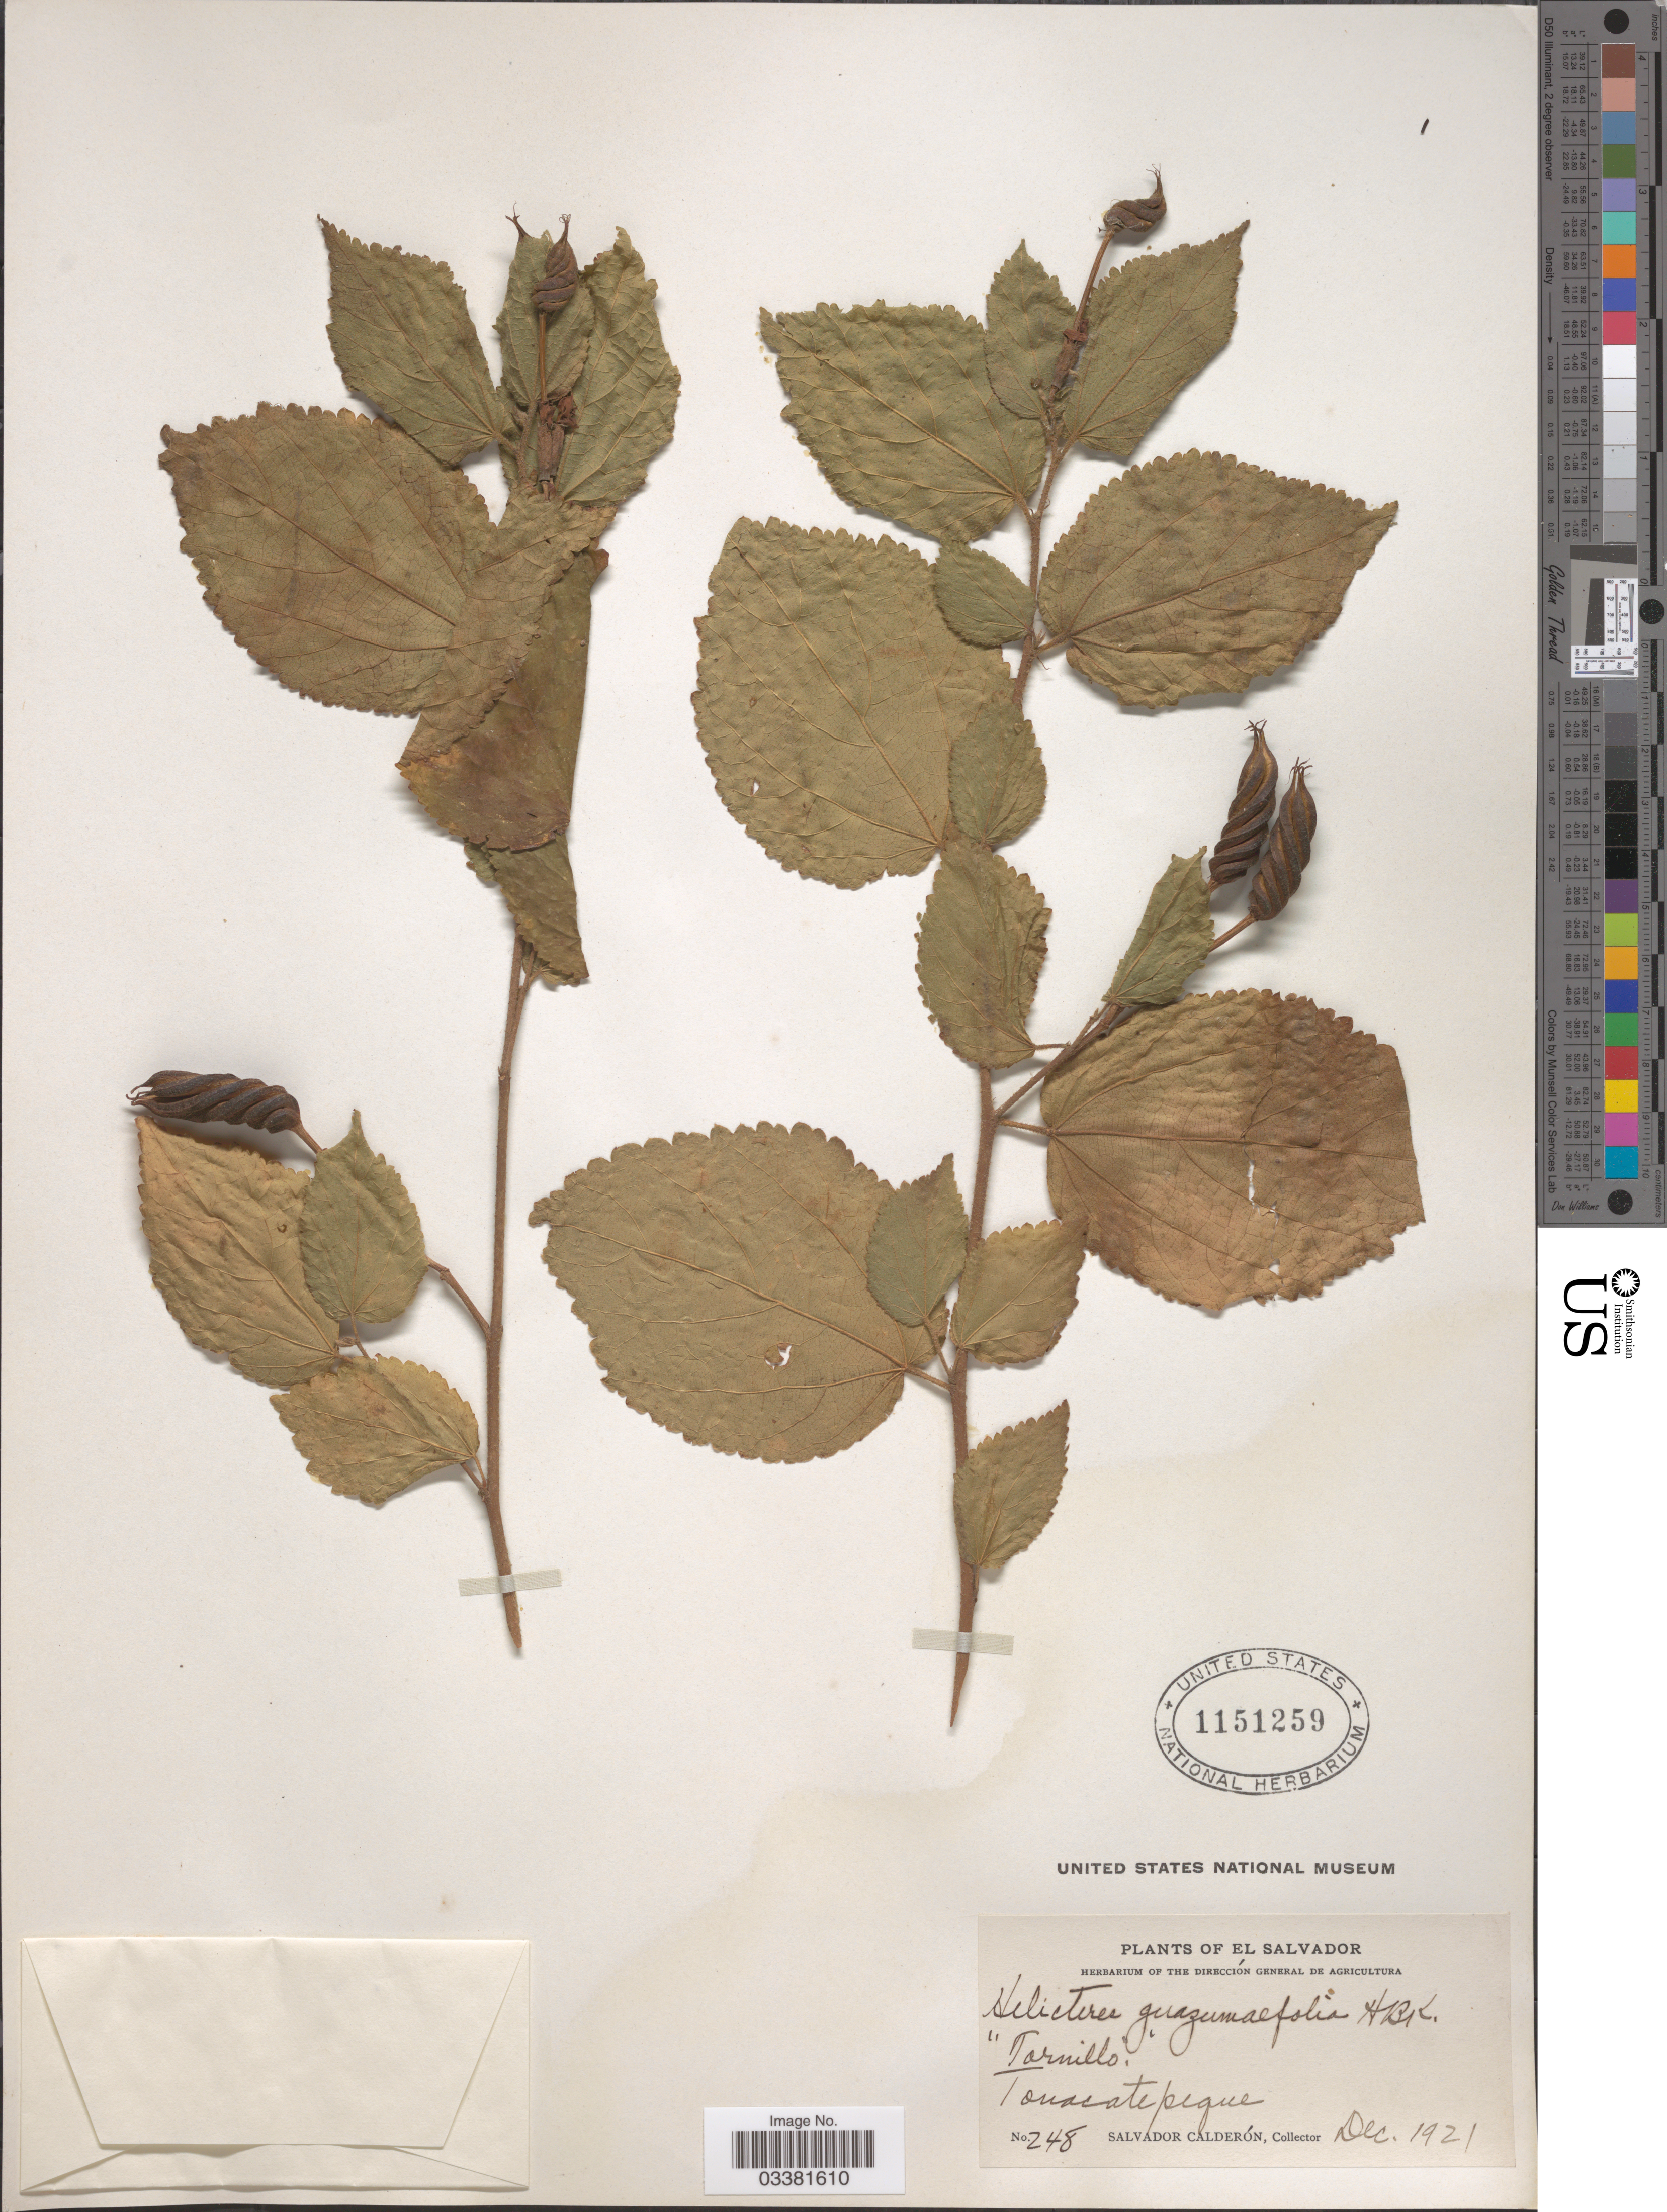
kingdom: Plantae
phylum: Tracheophyta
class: Magnoliopsida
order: Malvales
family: Malvaceae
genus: Helicteres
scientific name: Helicteres guazumifolia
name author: Kunth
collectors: S. Calderón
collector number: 248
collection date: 1921-12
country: El Salvador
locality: Tonacatepeque.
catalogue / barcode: US 1151259